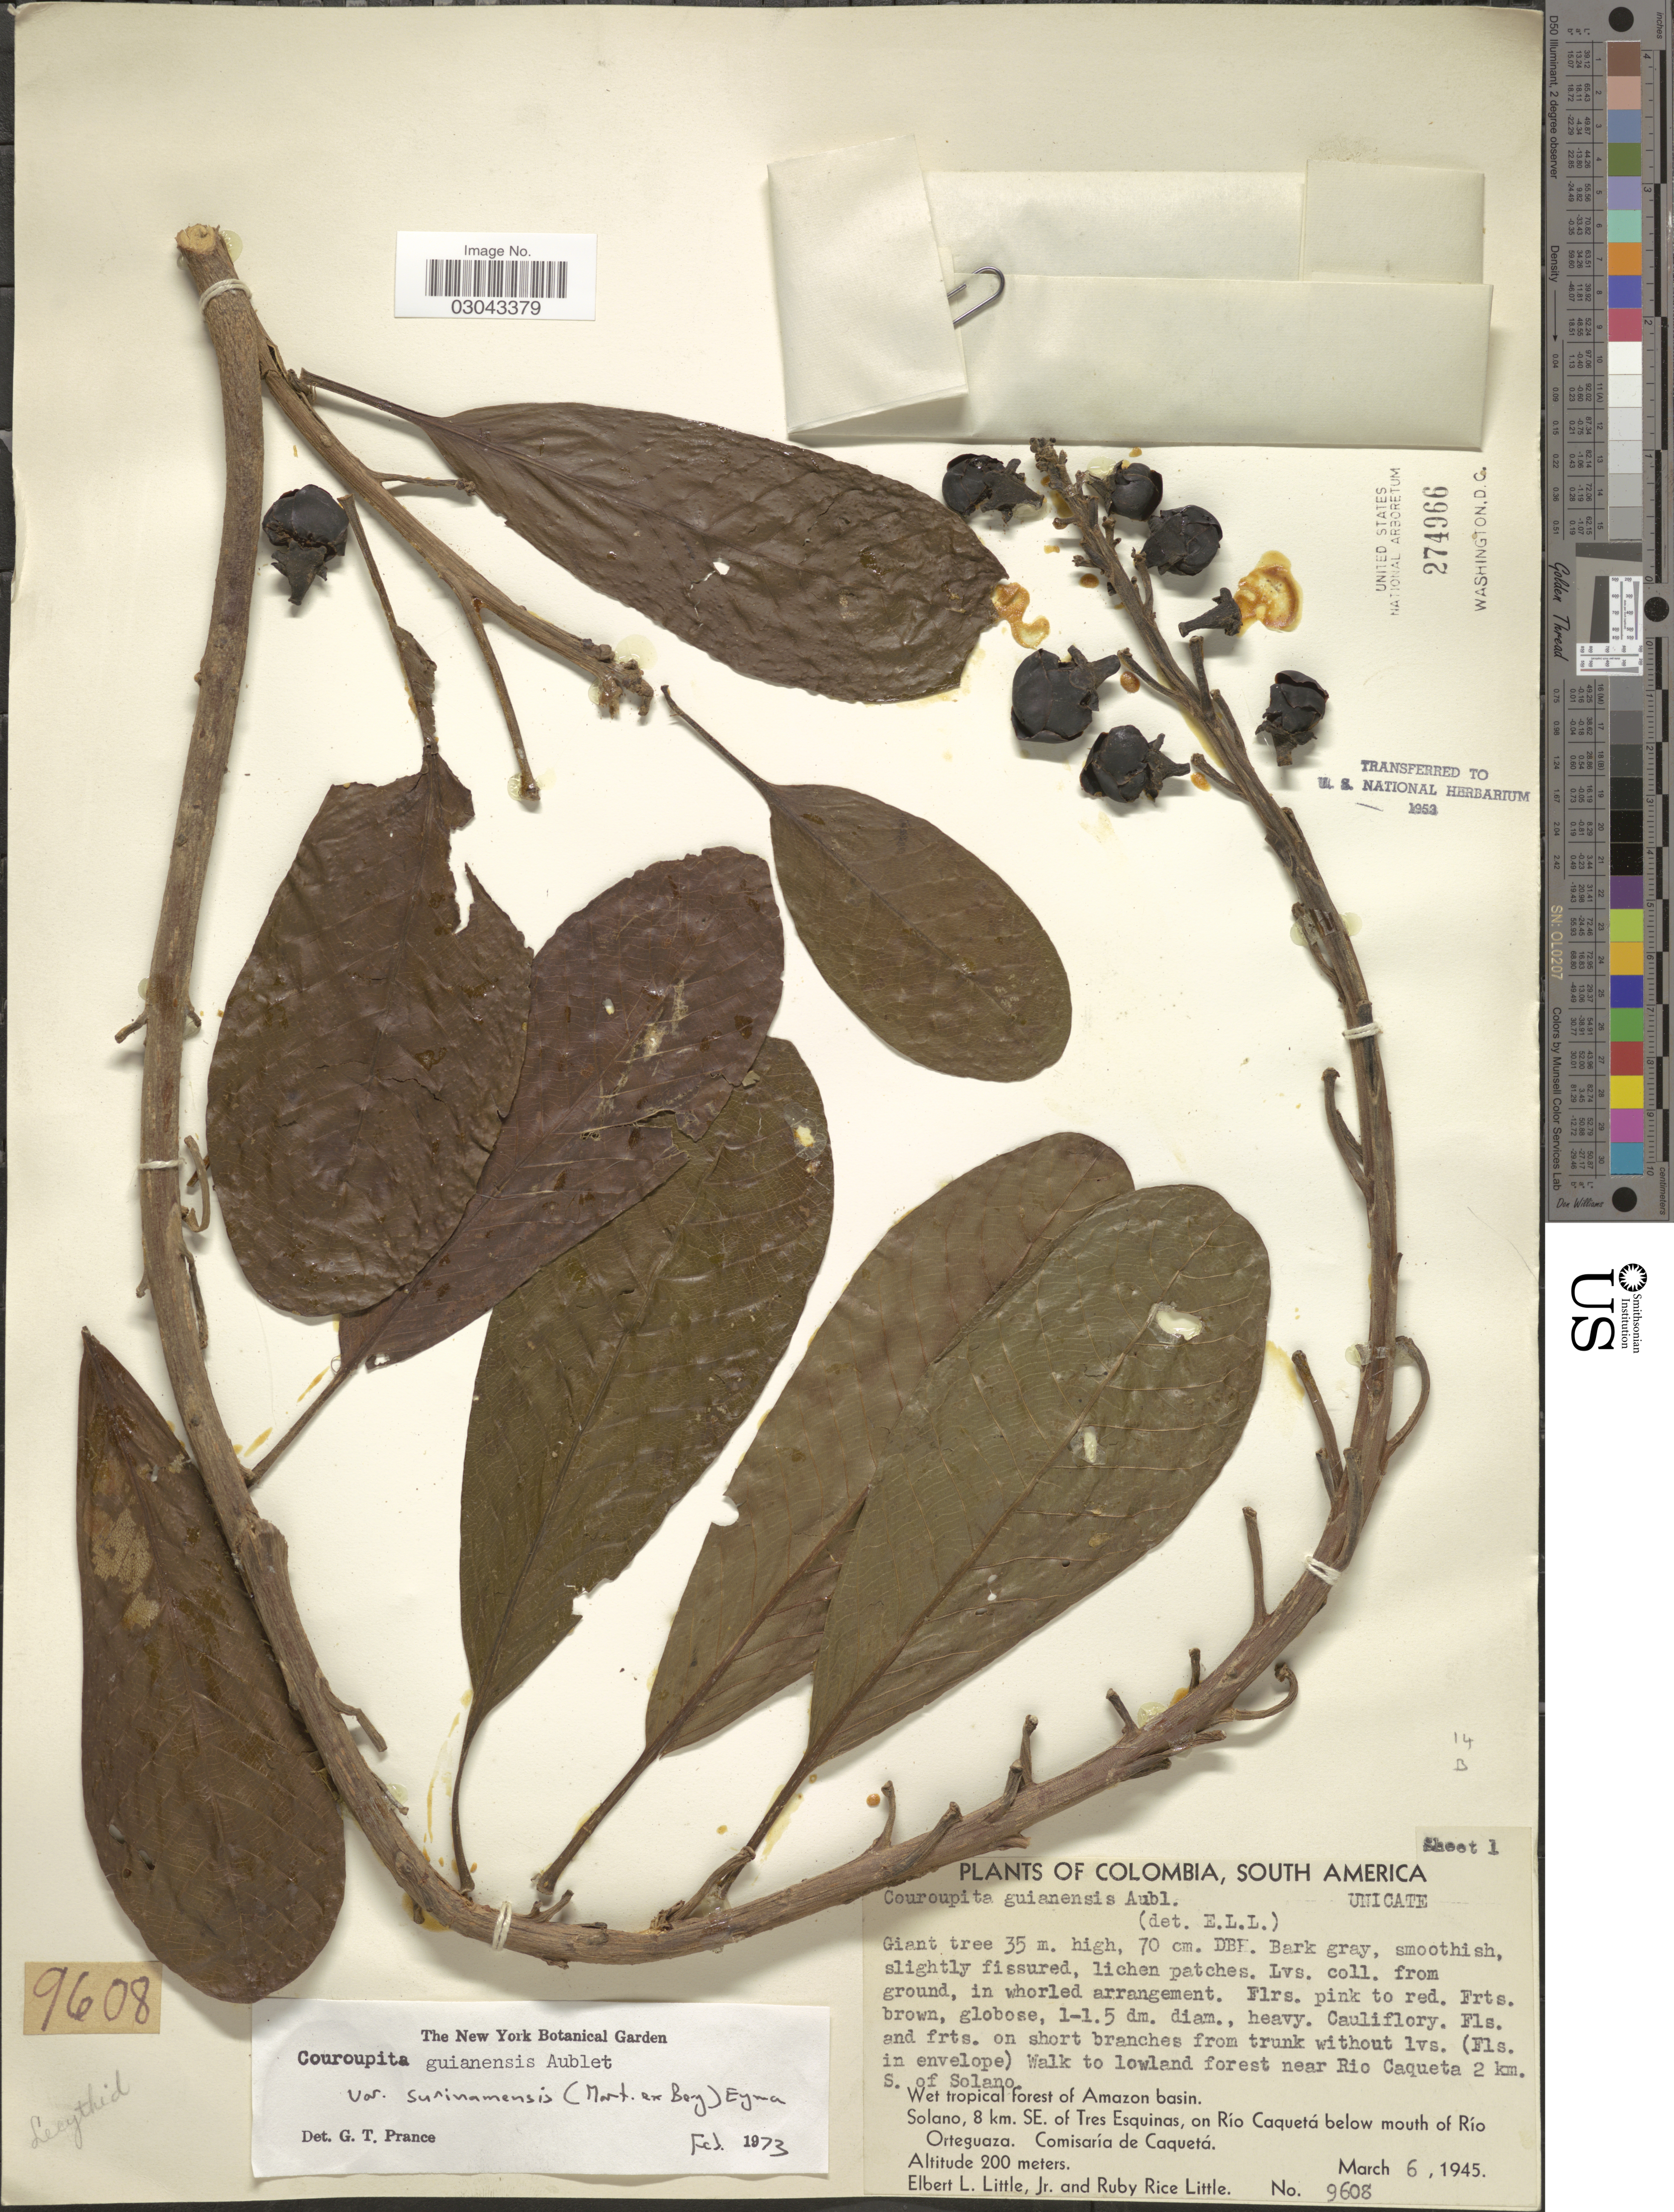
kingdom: Plantae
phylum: Tracheophyta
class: Magnoliopsida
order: Ericales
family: Lecythidaceae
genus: Couroupita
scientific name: Couroupita guianensis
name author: Aubl.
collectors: E. L. Little & R. R. Little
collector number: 9608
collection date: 1945-03-06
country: Colombia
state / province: Caquetá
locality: Walk to lowland forest near Rio Caqueta 2 km. S. of Solano, Solano, 8 km. SE. of Tres Esquinas, on Río Caquetá below mouth of Río Orteguaza, Comisaría de Caquetá.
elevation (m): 200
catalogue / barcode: US 274966